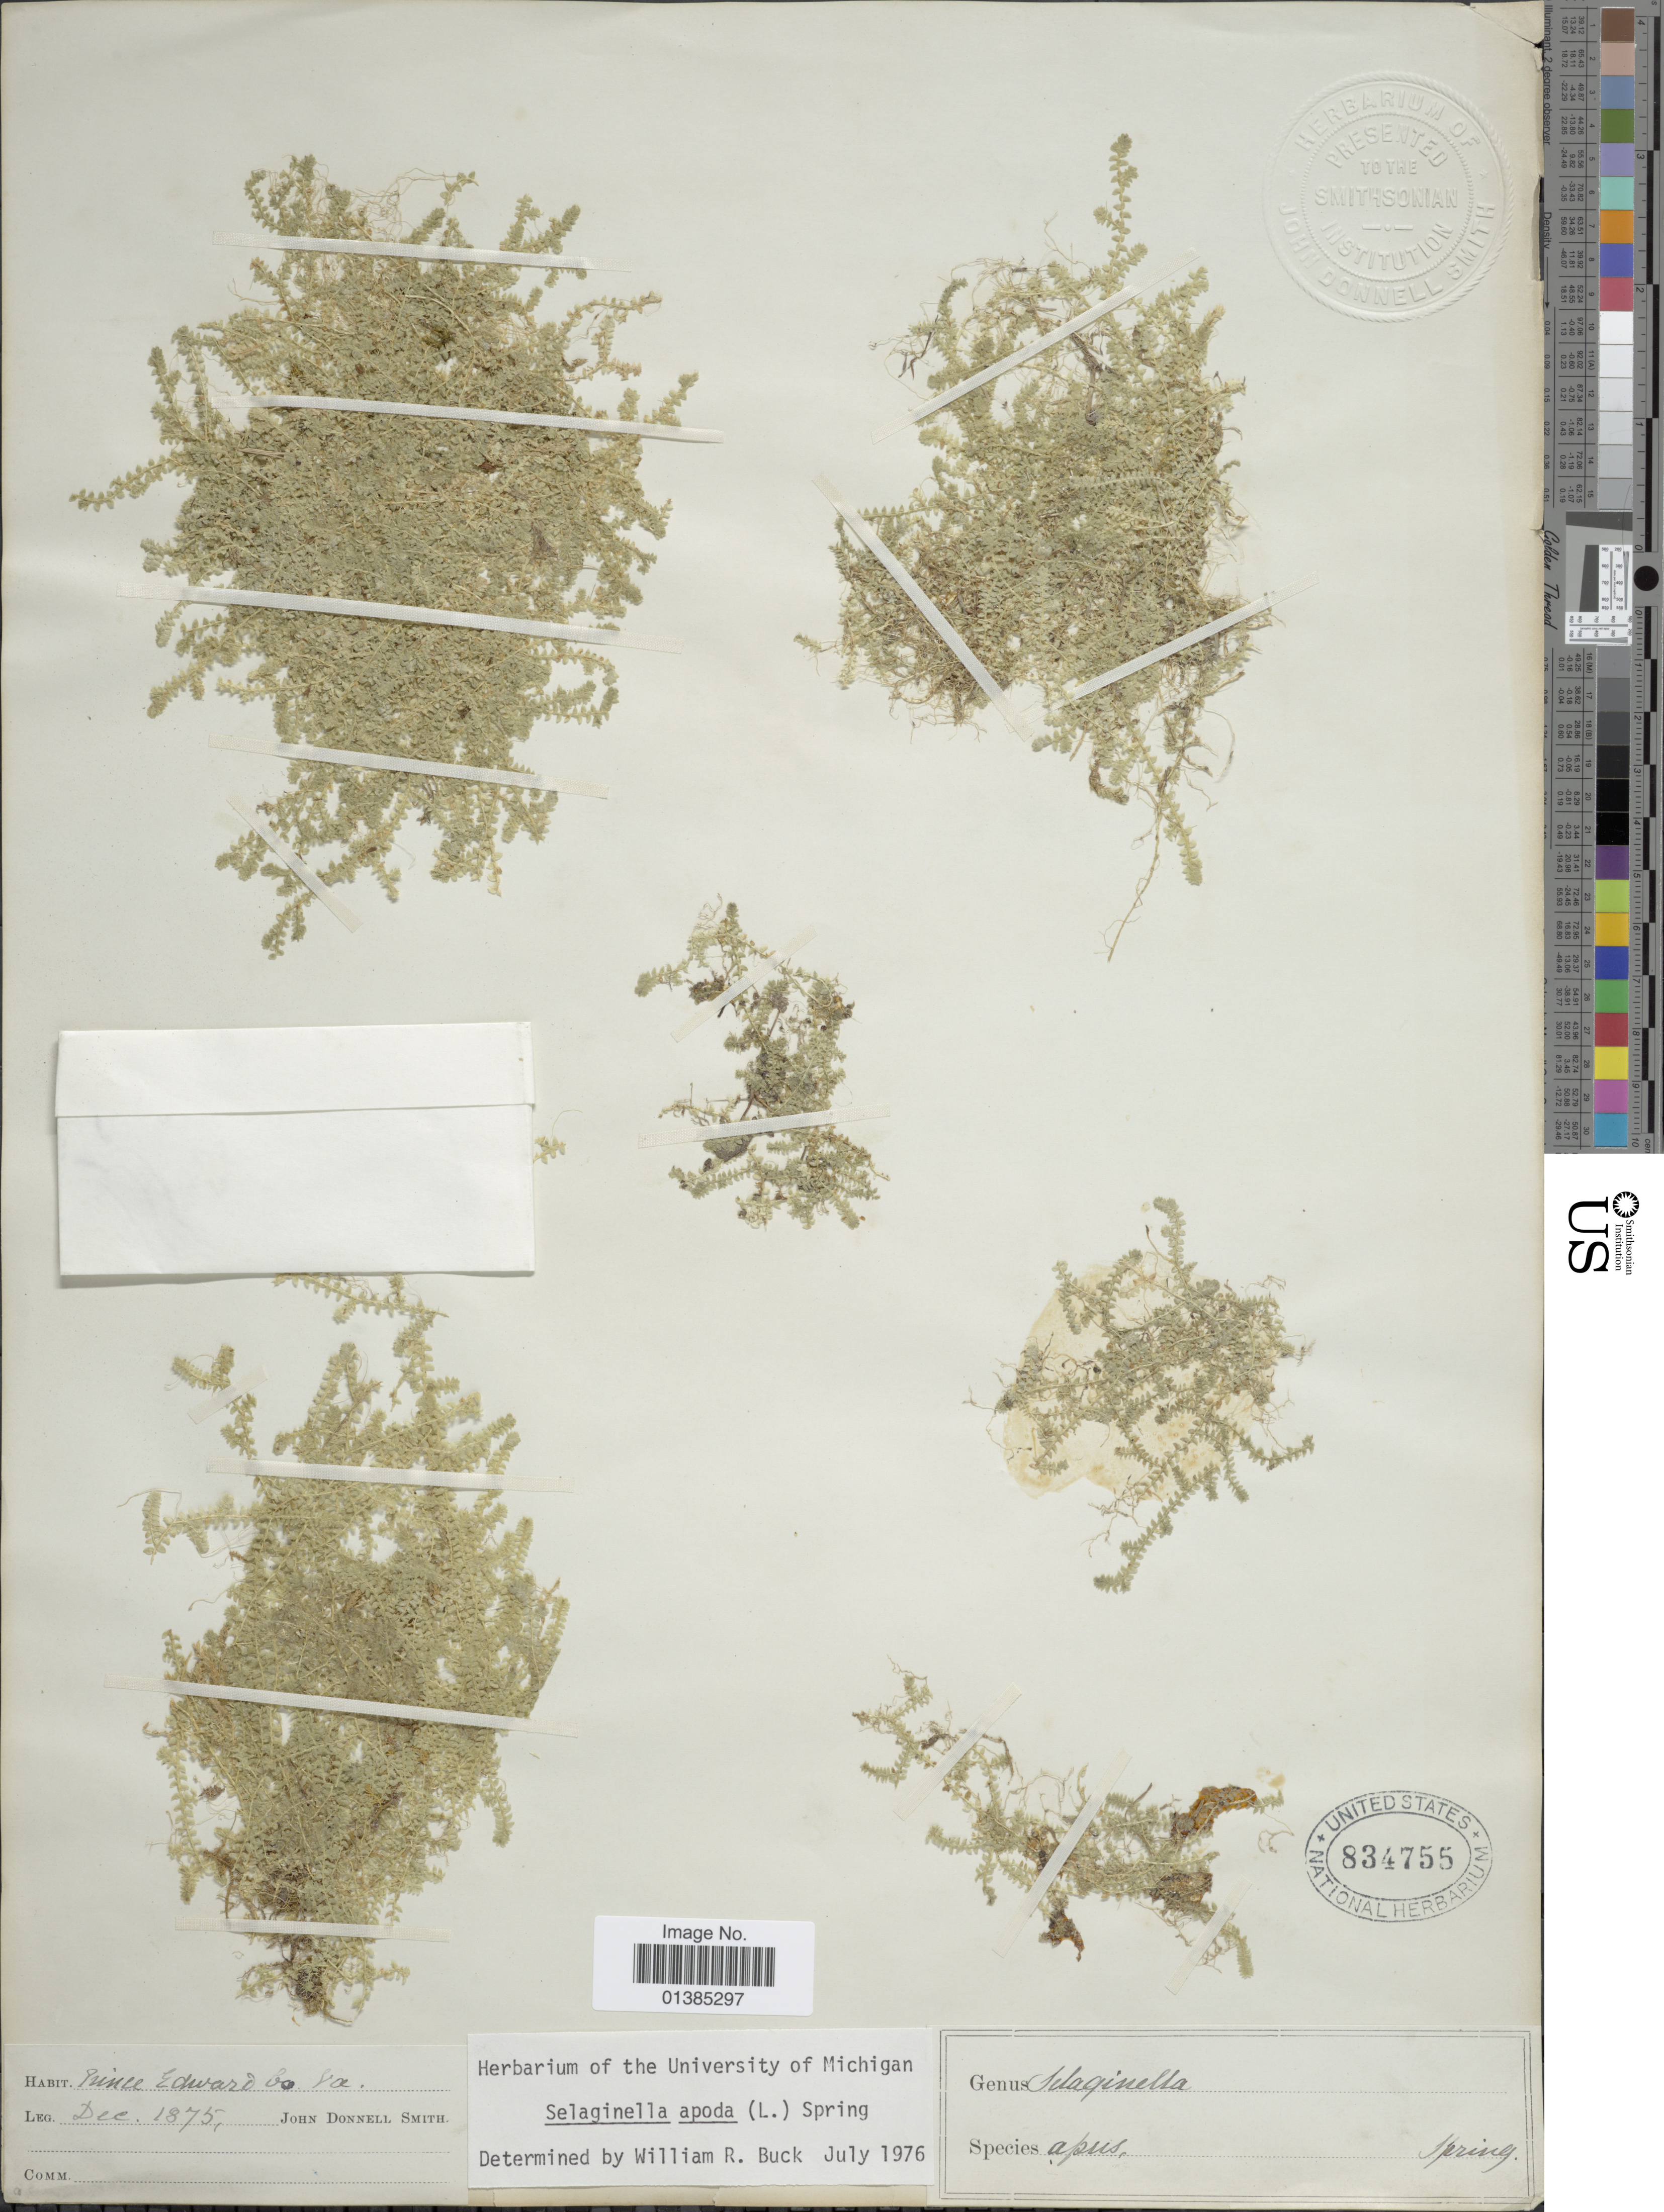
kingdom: Plantae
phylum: Tracheophyta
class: Lycopodiopsida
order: Selaginellales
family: Selaginellaceae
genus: Selaginella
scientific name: Selaginella apus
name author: Spring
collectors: J. Donnell Smith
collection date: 1875-12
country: Canada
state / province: Prince Edward Island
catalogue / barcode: US 834755